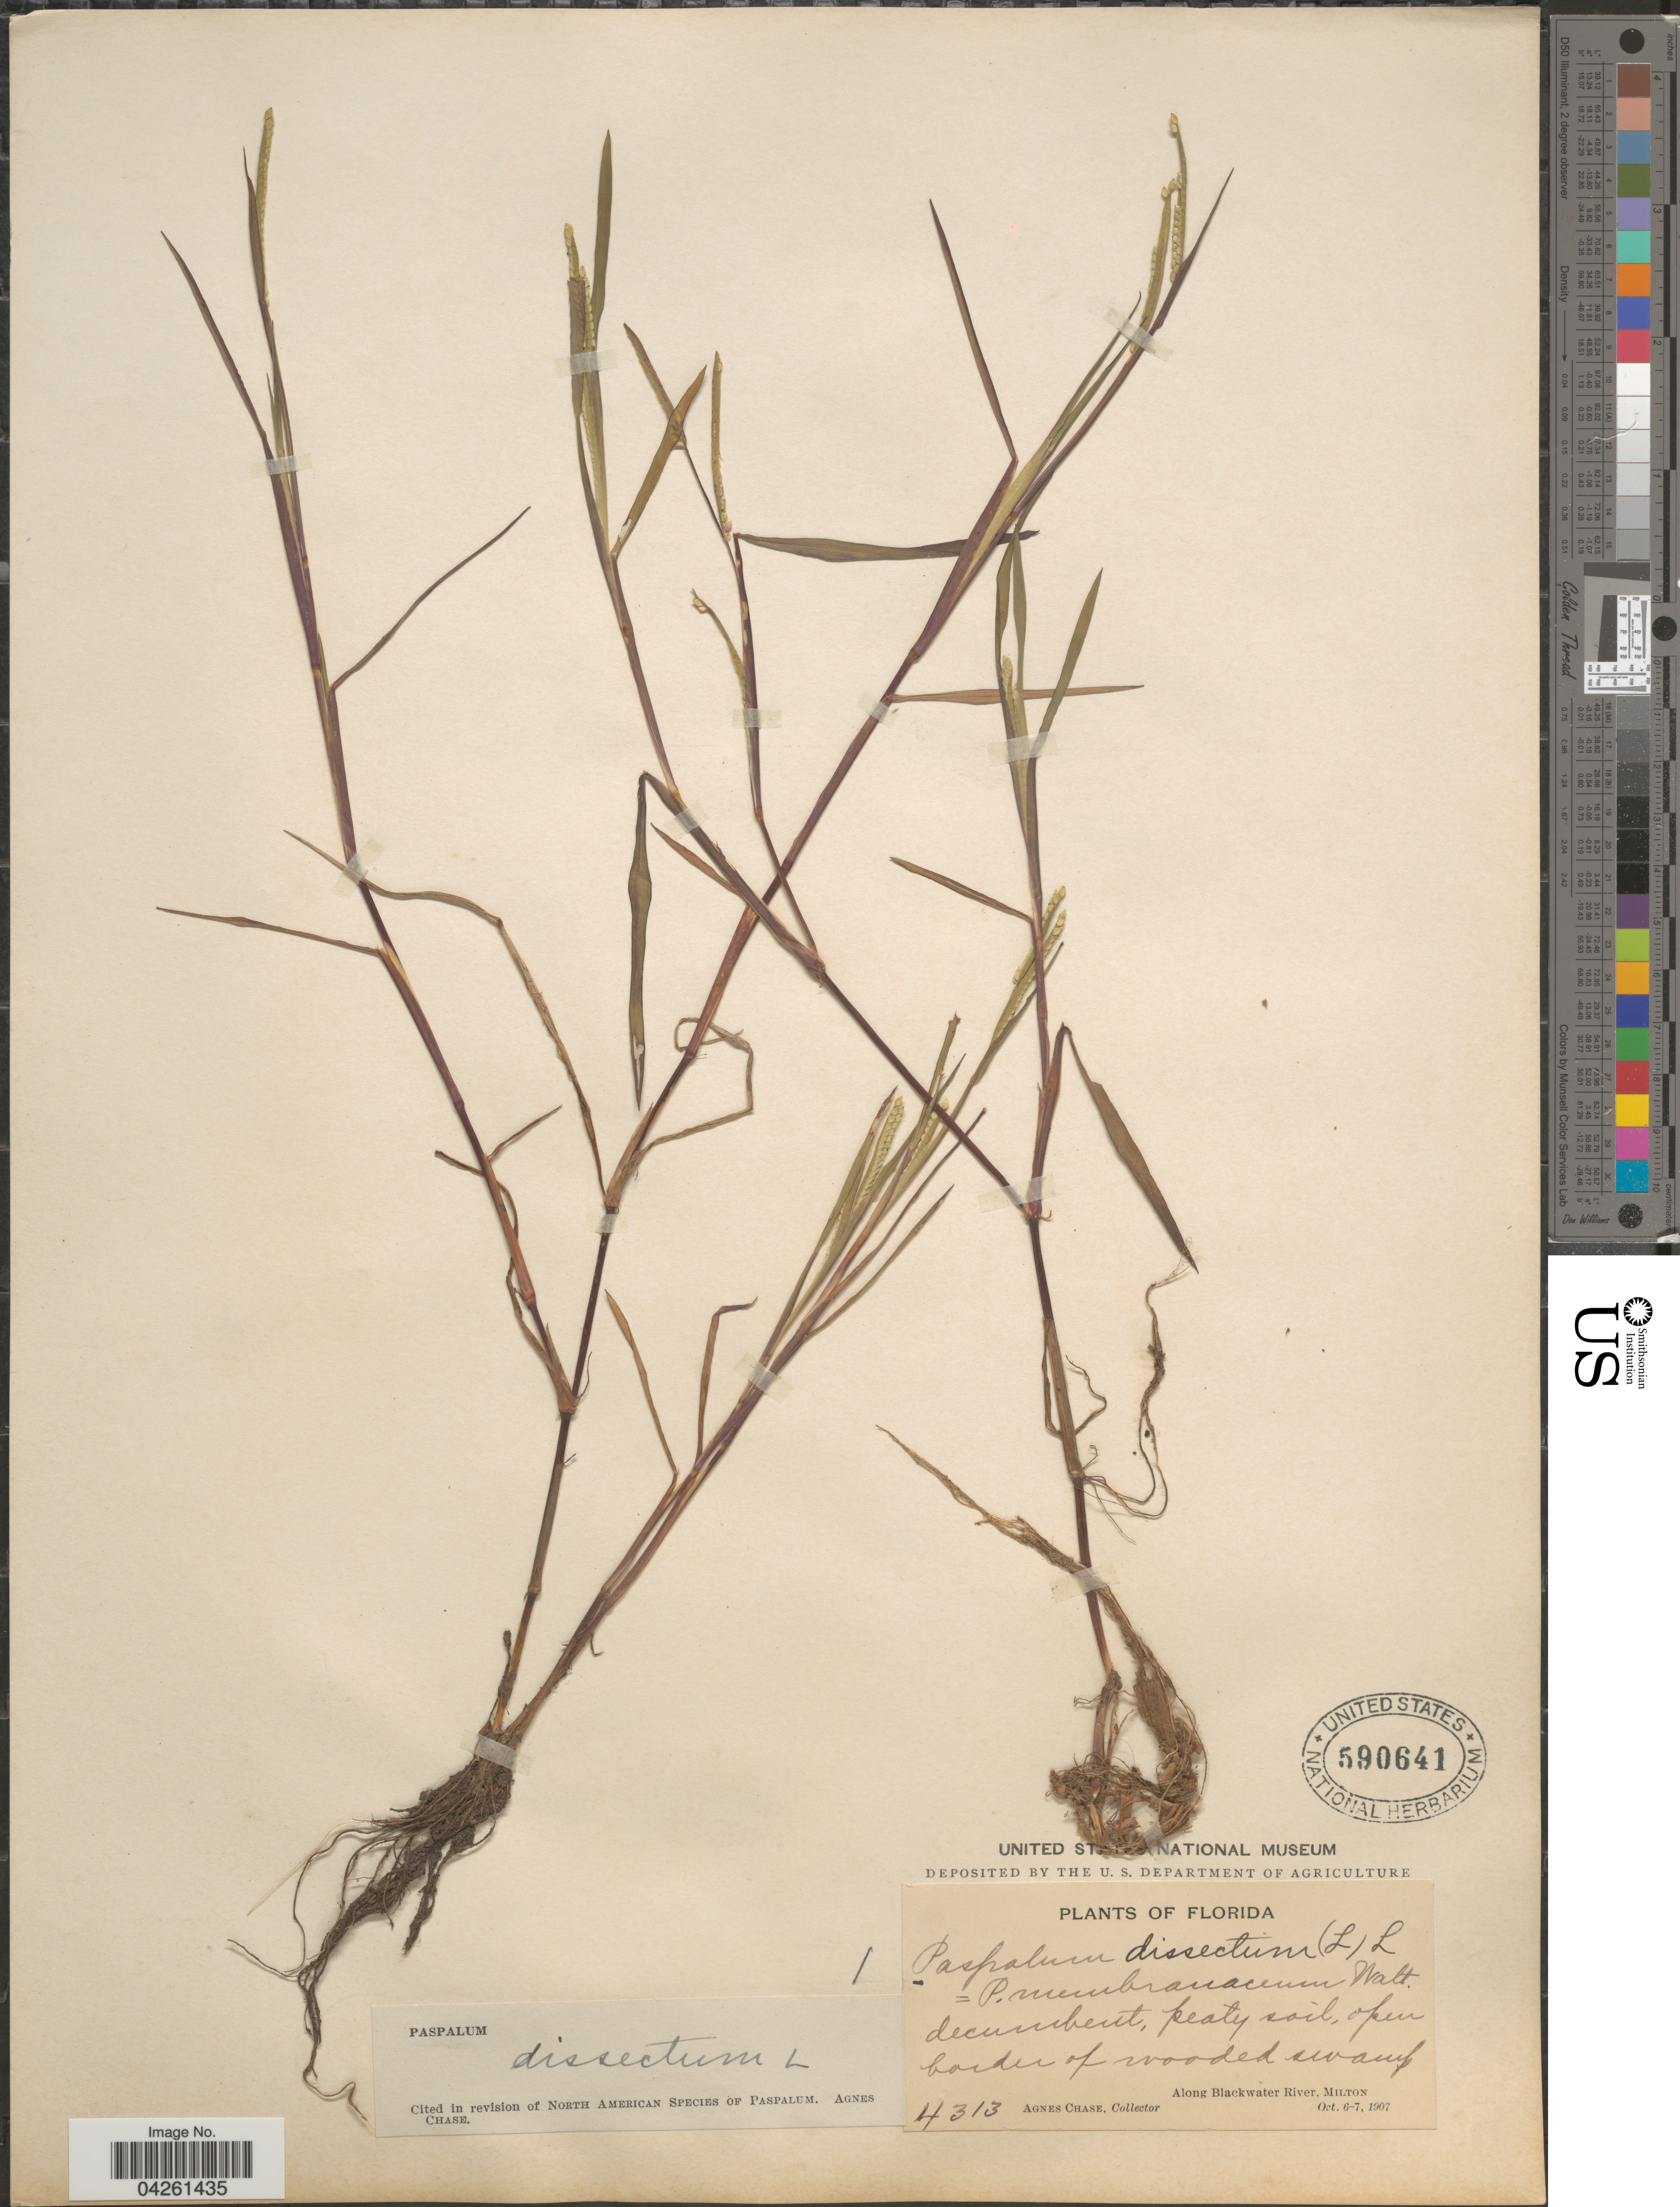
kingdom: Plantae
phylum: Tracheophyta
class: Liliopsida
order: Poales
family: Poaceae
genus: Paspalum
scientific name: Paspalum dissectum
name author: (L.) L.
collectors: A. Chase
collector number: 4313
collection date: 1907-10-06/1907-10-07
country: United States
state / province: Florida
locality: Along Blackwater River, Milton.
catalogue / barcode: US 590641